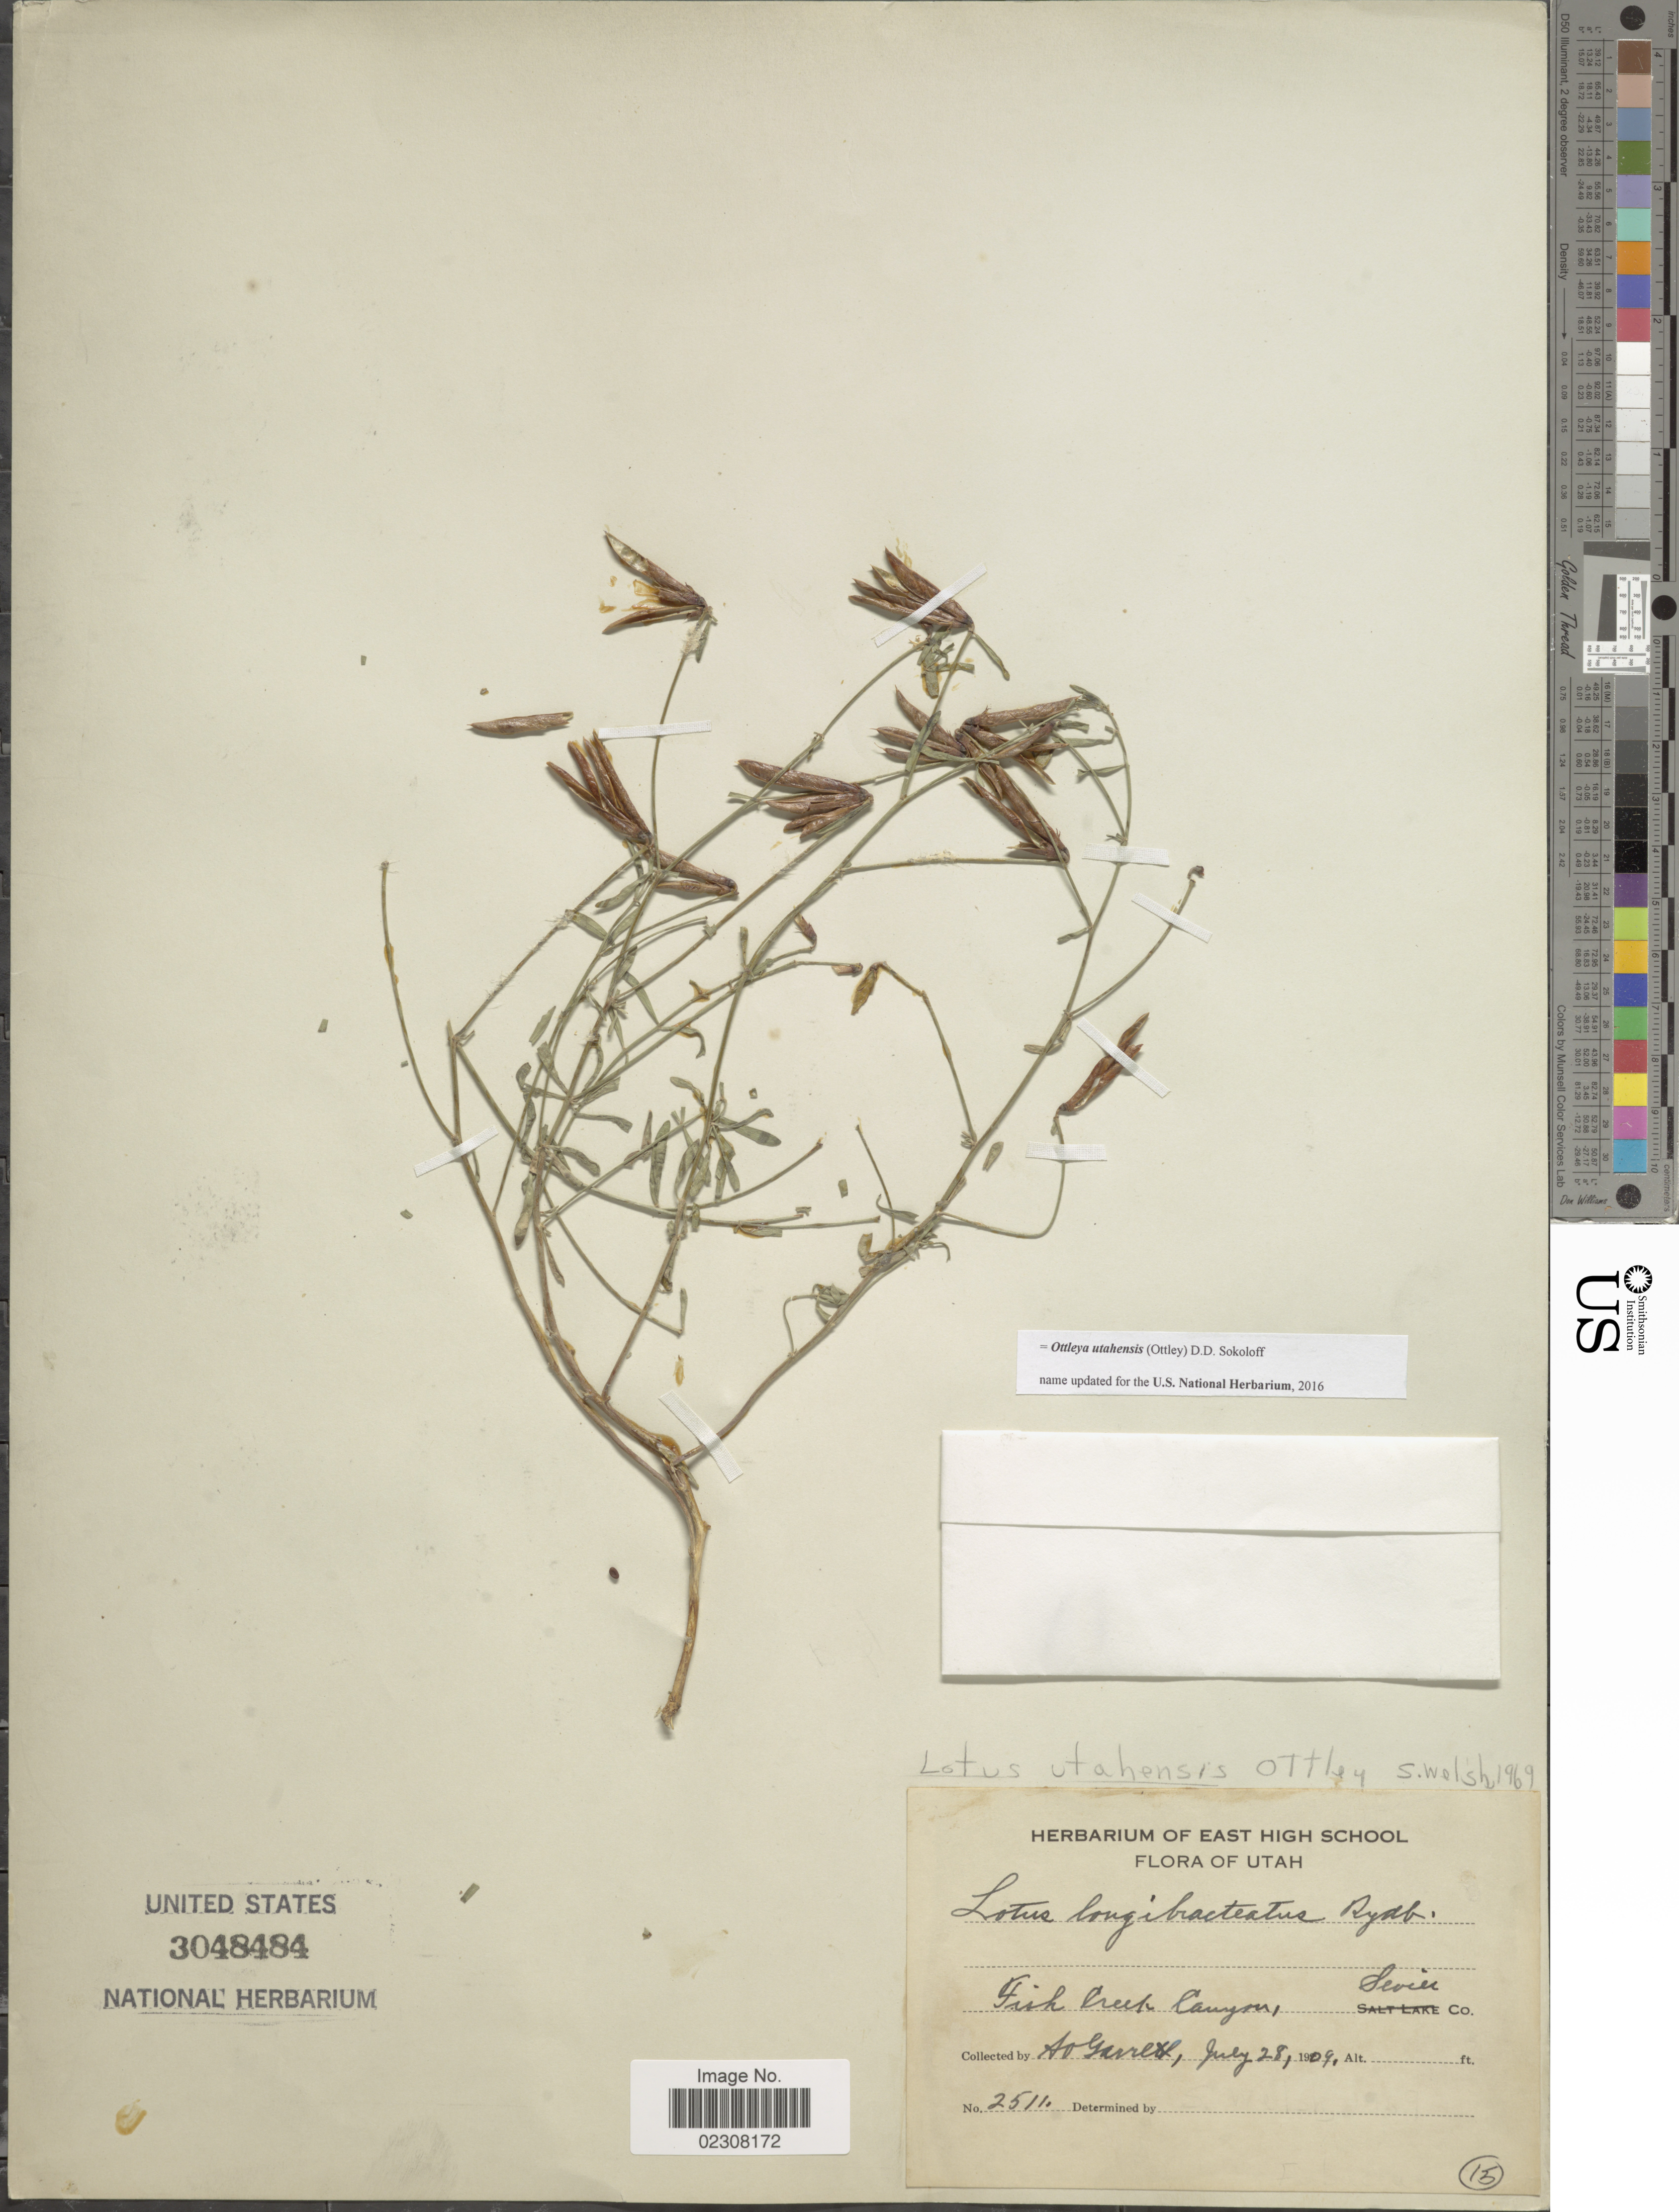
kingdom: Plantae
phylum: Tracheophyta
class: Magnoliopsida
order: Fabales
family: Fabaceae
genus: Ottleya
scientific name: Ottleya utahensis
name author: (Ottley) D.D. Sokoloff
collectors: A. O. Garrett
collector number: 2511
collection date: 1909-07-28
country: United States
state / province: Utah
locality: Fish Creek Canyon, Sevier Co.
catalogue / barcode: US 3048484